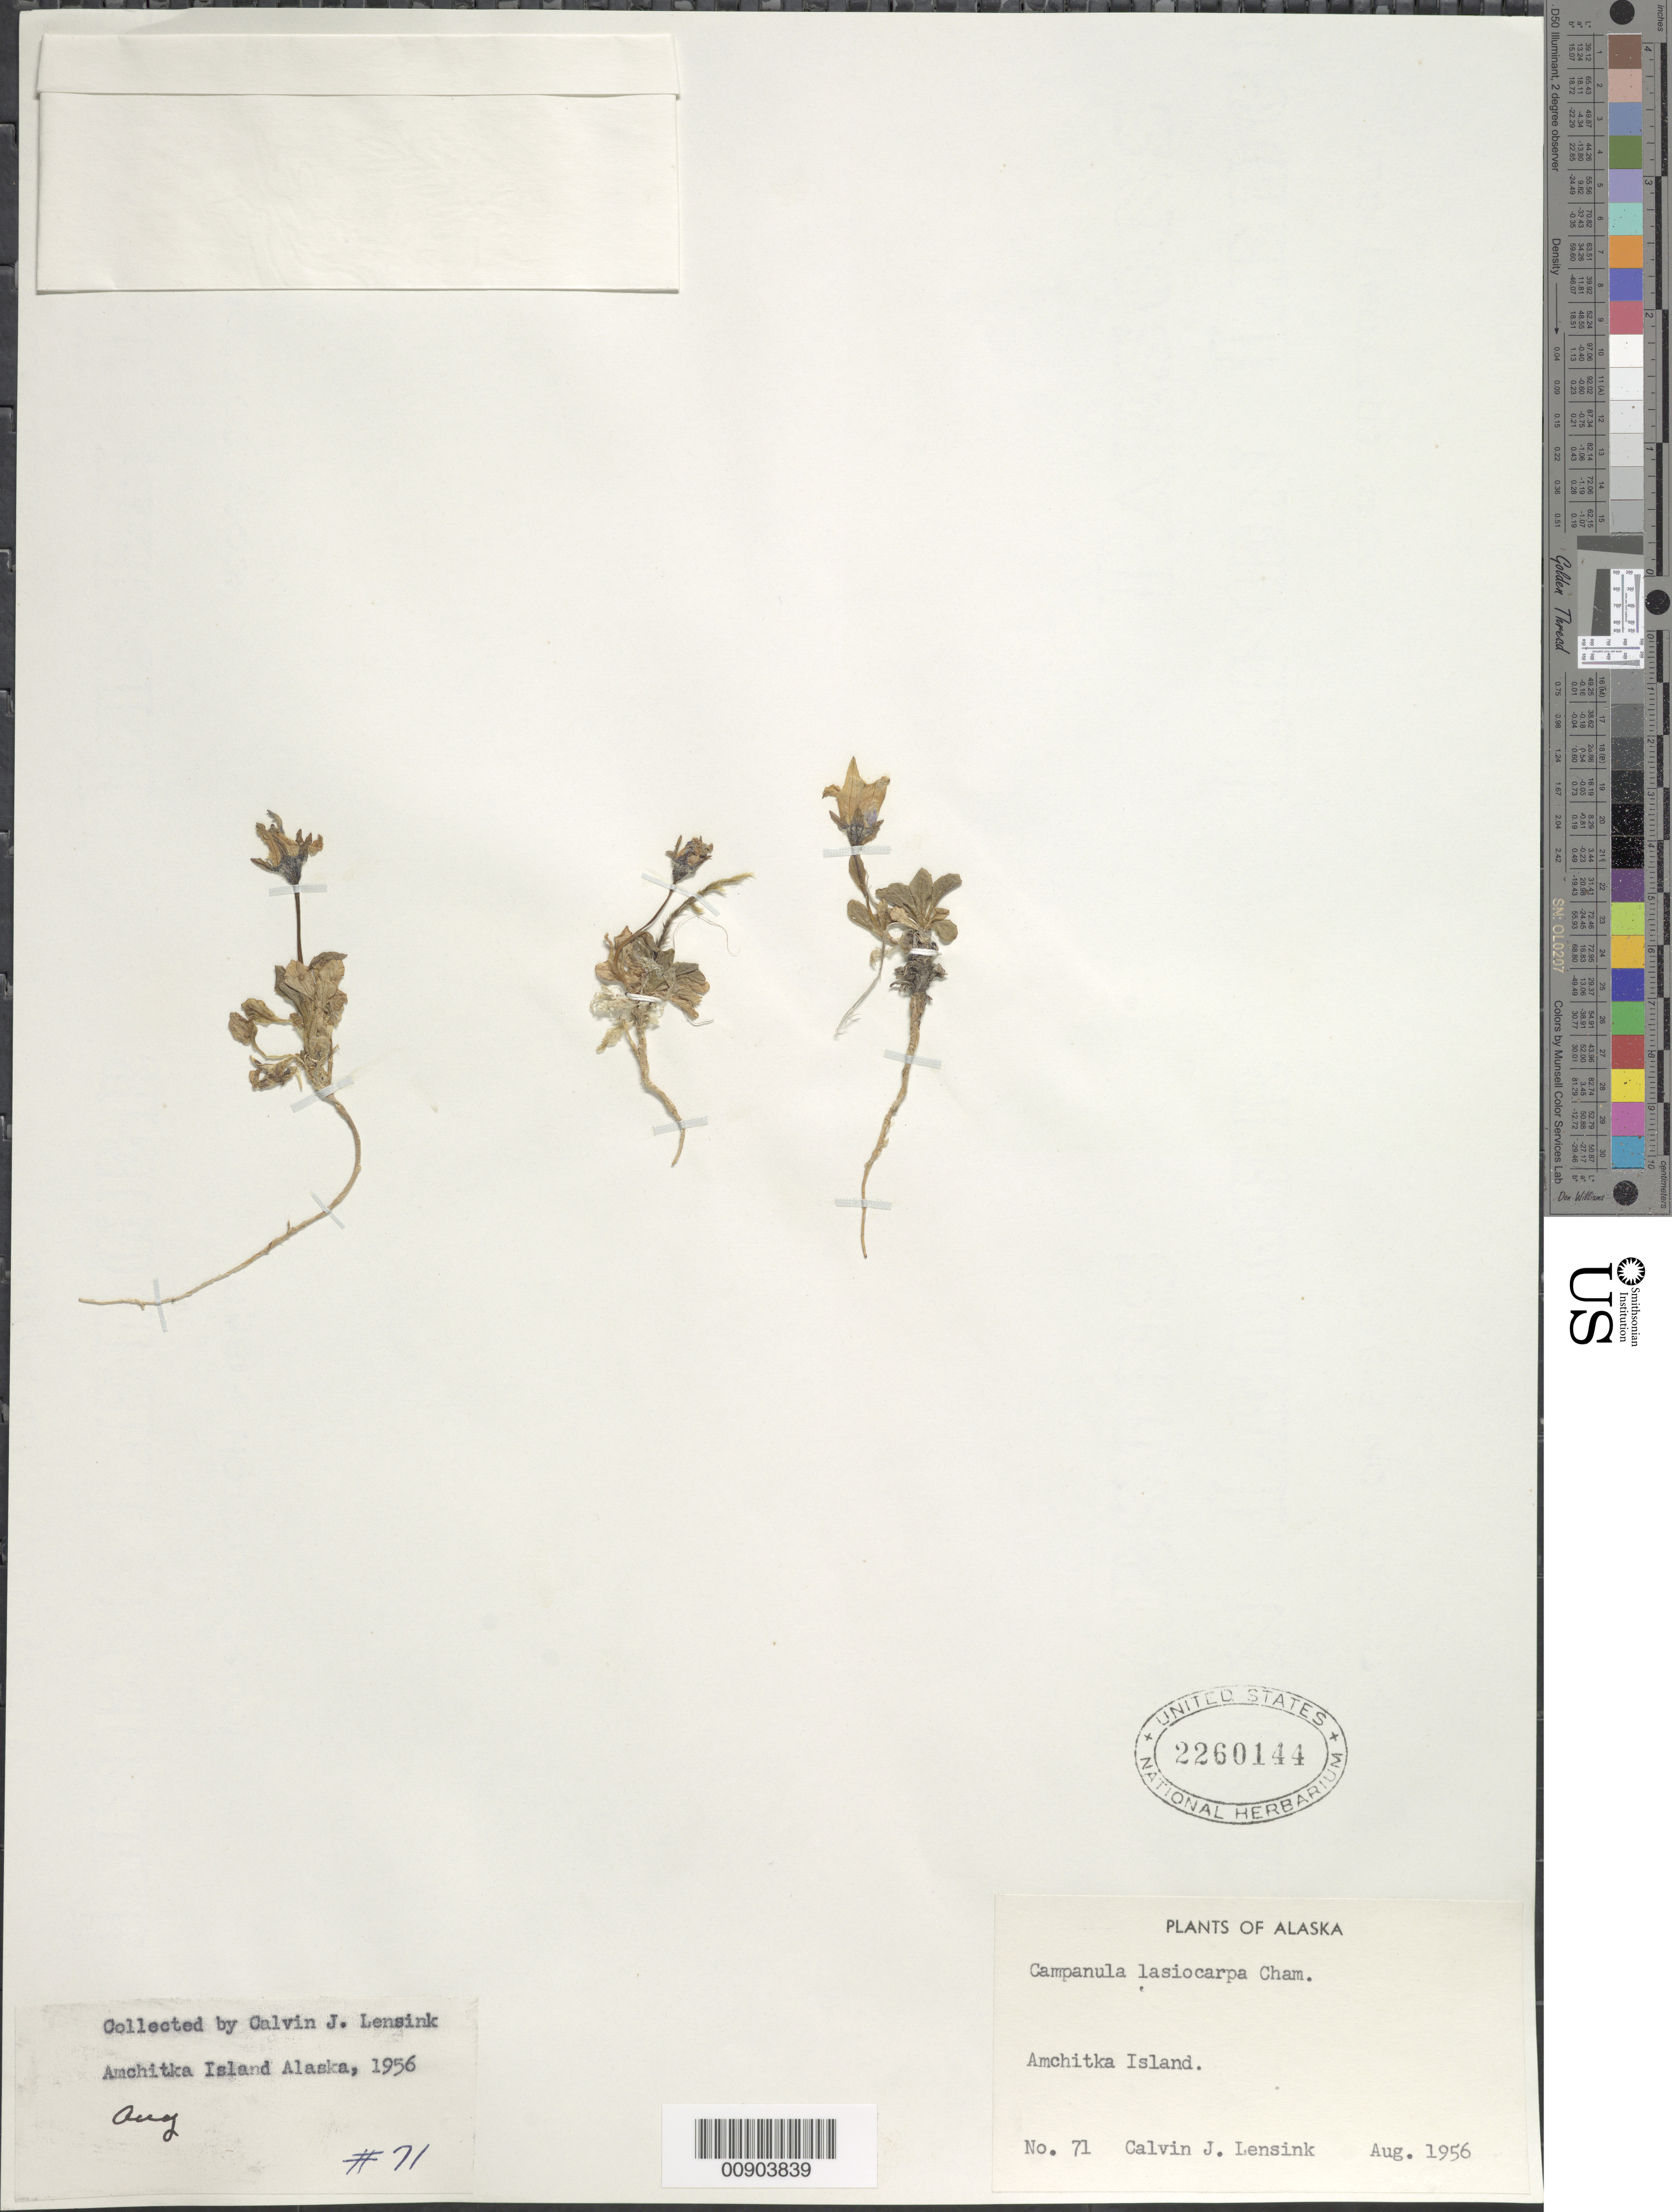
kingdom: Plantae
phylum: Tracheophyta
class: Magnoliopsida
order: Asterales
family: Campanulaceae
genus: Campanula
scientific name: Campanula lasiocarpa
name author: Cham.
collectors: C. Lensink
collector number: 71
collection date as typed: Aug 1956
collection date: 1956-08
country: United States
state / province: Alaska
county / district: Aleutians West Census Area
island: Amchitka Island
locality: Amchitka Island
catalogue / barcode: US 2260144